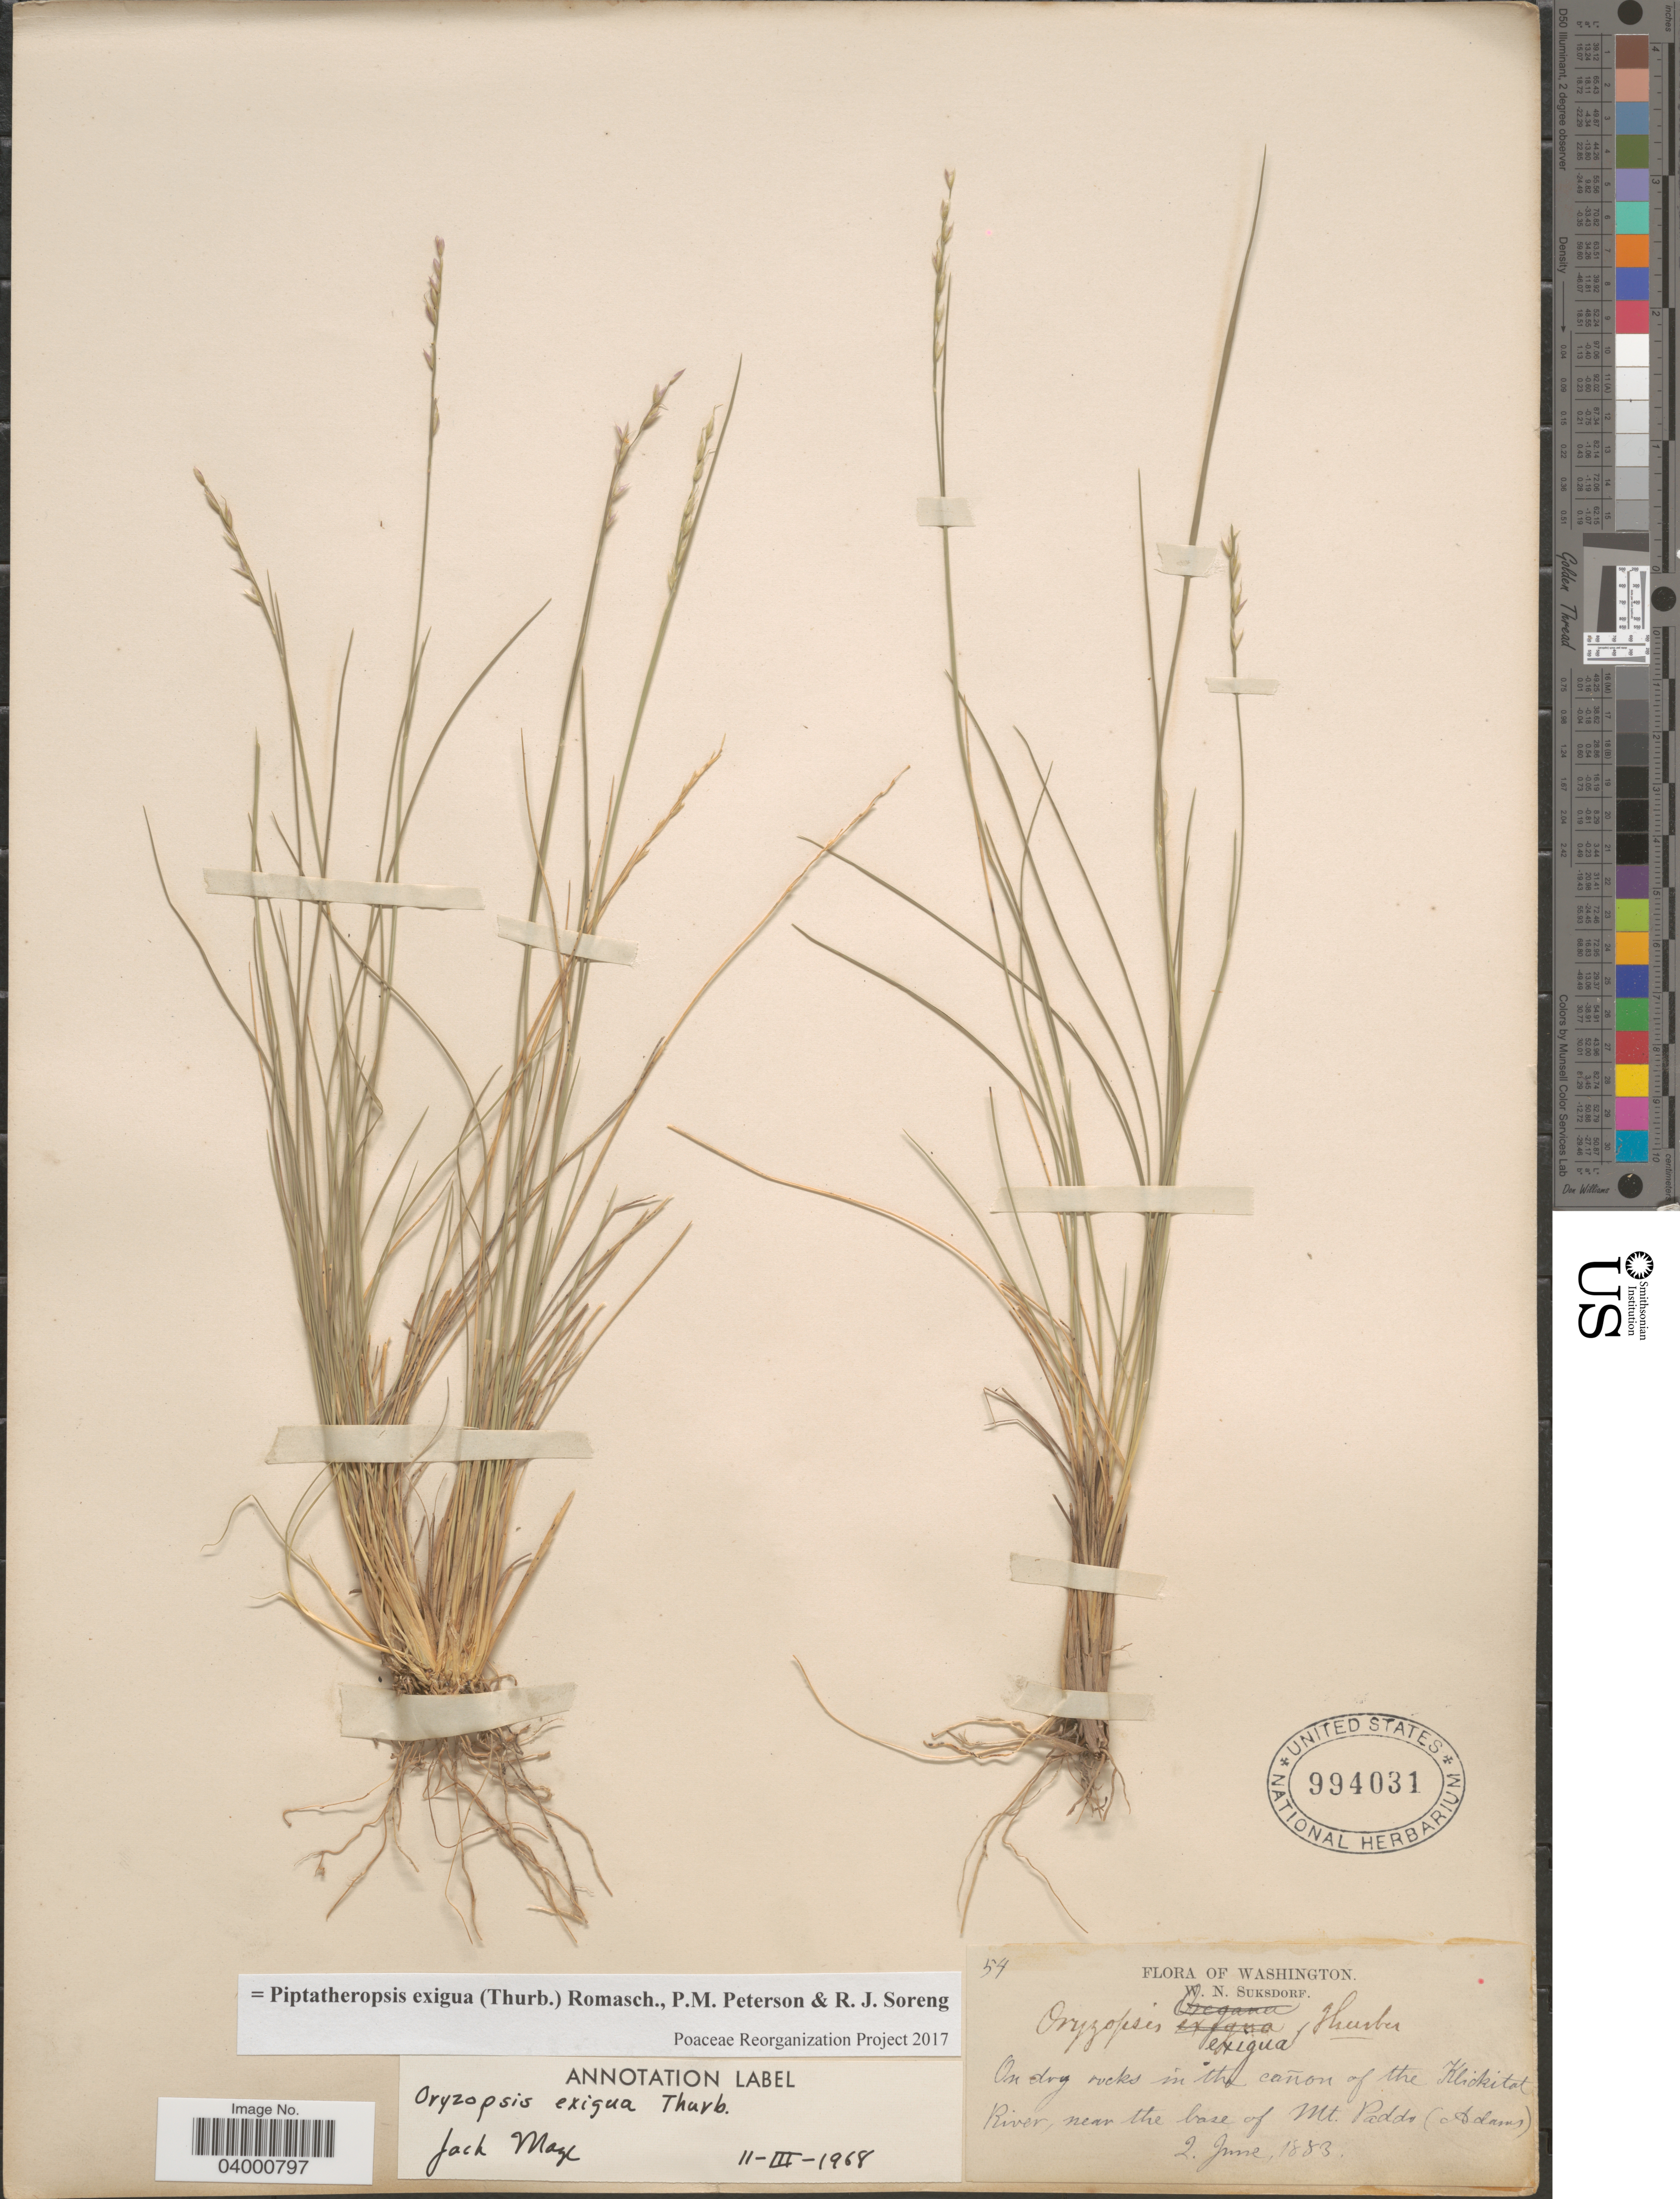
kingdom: Plantae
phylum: Tracheophyta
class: Liliopsida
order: Poales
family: Poaceae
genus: Piptatheropsis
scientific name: Piptatheropsis exigua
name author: (Thurb.) Romasch. et al.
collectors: W. N. Suksdorf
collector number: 54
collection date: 1883-06-02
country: United States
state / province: Washington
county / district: Klickitat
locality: On dry rocks in the cañon of the Klickitat River, near the base of Mt. Paddo (Adams).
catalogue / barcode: US 994031